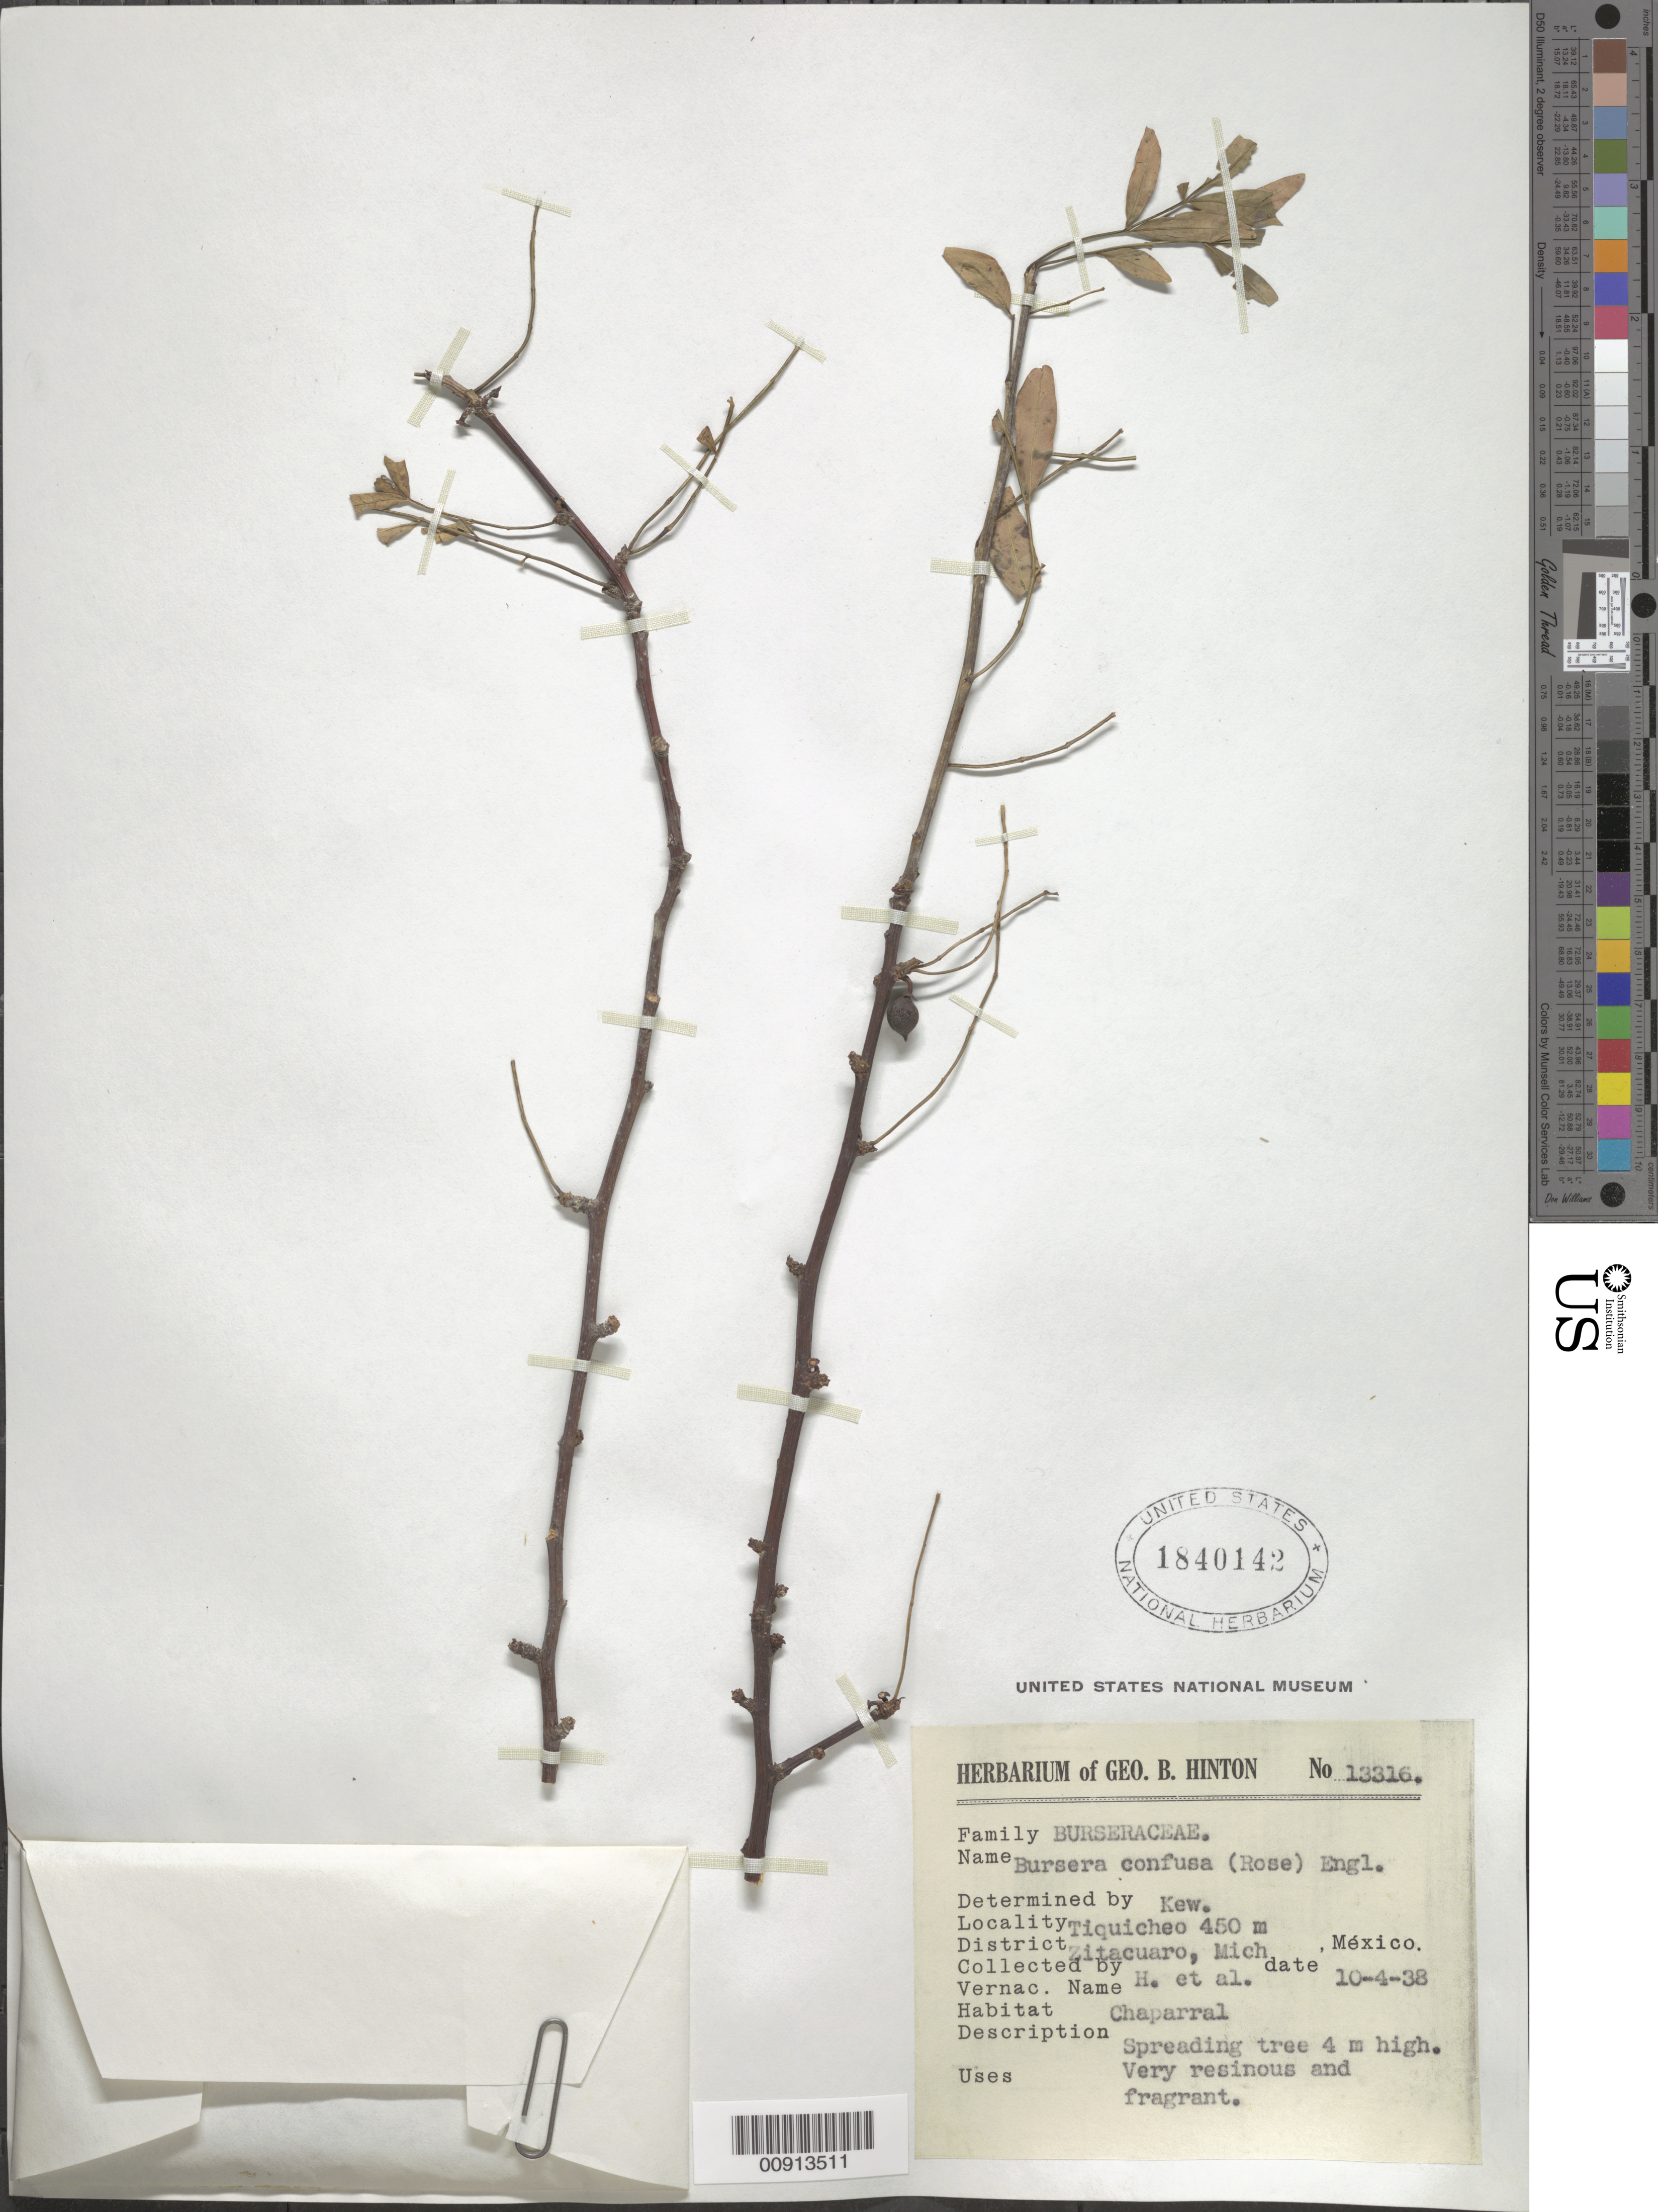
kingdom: Plantae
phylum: Tracheophyta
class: Magnoliopsida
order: Sapindales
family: Burseraceae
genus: Bursera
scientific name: Bursera fagaroides var. elongata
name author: (Kunth) Engl.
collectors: G. B. Hinton & et al.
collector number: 13316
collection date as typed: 04 Oct 1938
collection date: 1938-10-04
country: Mexico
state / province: Michoacán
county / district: Zitácuaro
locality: Tiquicheo, District Zitácuaro, Michoacán.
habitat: Chaparral.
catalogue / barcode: US 1840142